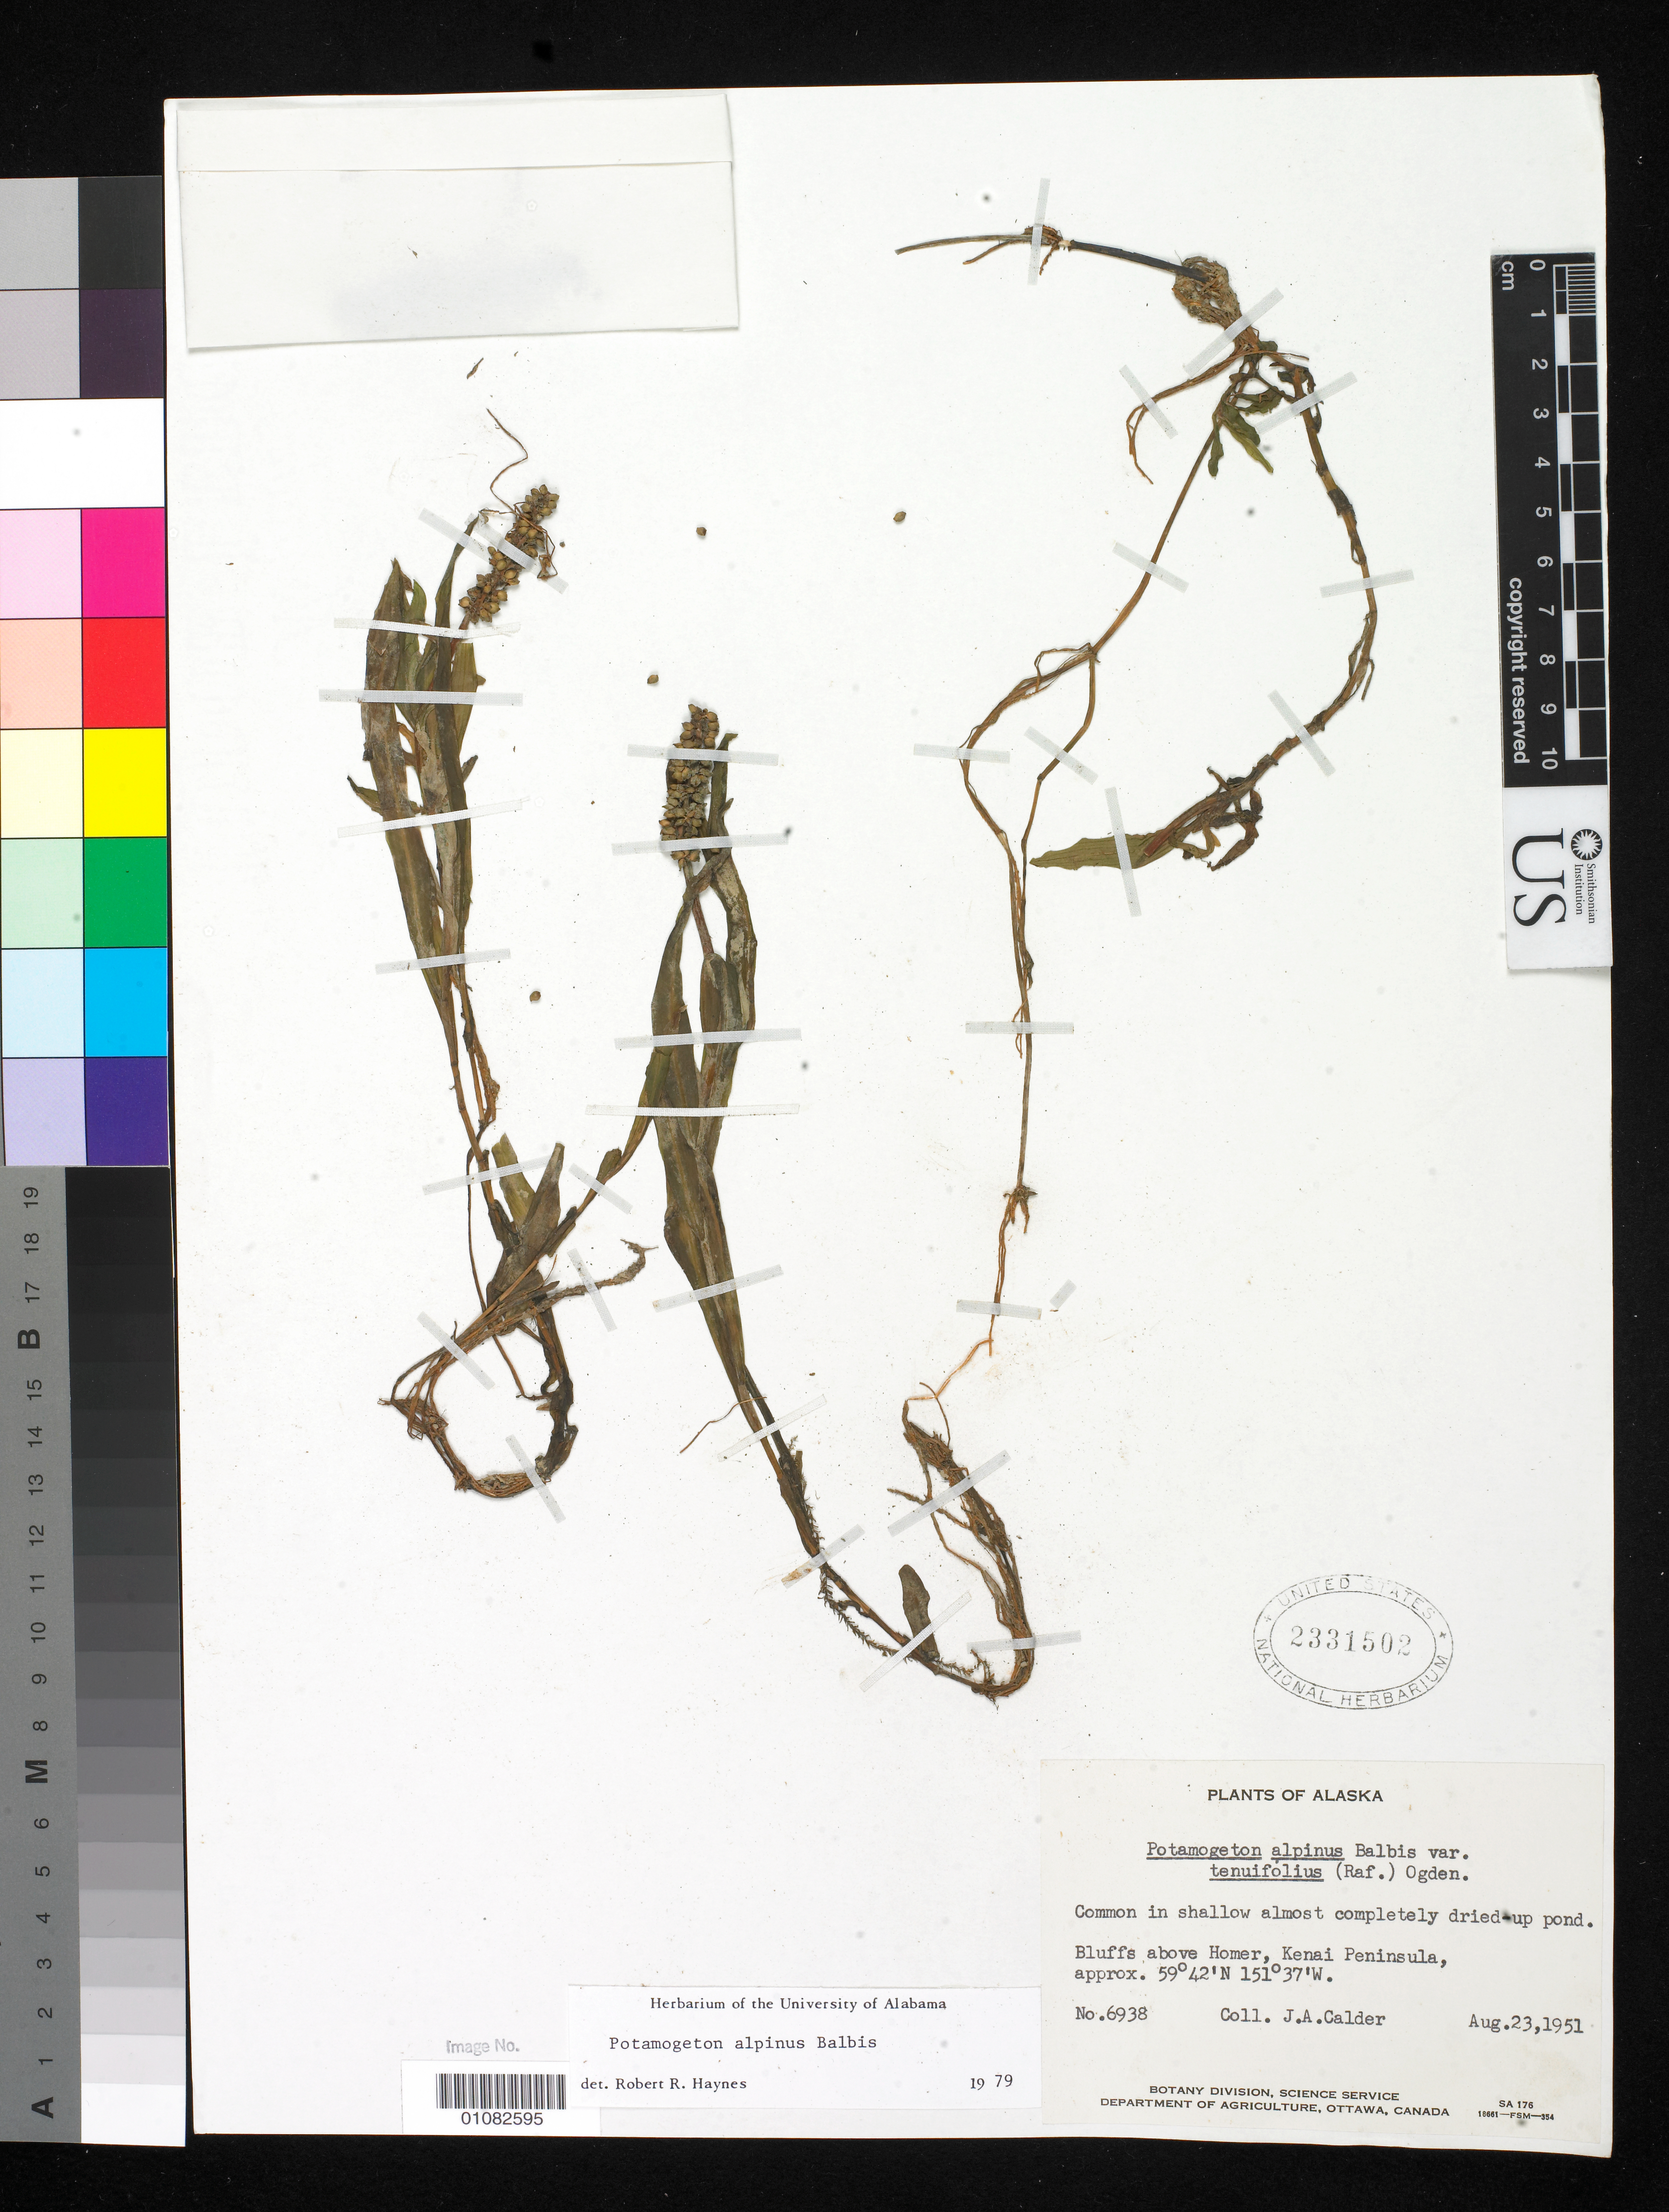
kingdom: Plantae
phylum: Tracheophyta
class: Liliopsida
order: Alismatales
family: Potamogetonaceae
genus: Potamogeton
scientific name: Potamogeton alpinus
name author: Balb.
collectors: J. A. Calder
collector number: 6938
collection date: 1951-08-23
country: United States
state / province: Alaska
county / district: Kenai Peninsula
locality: bluffs above Homer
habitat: Common in shallow almost completely dried- up pond.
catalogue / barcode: US 2331502